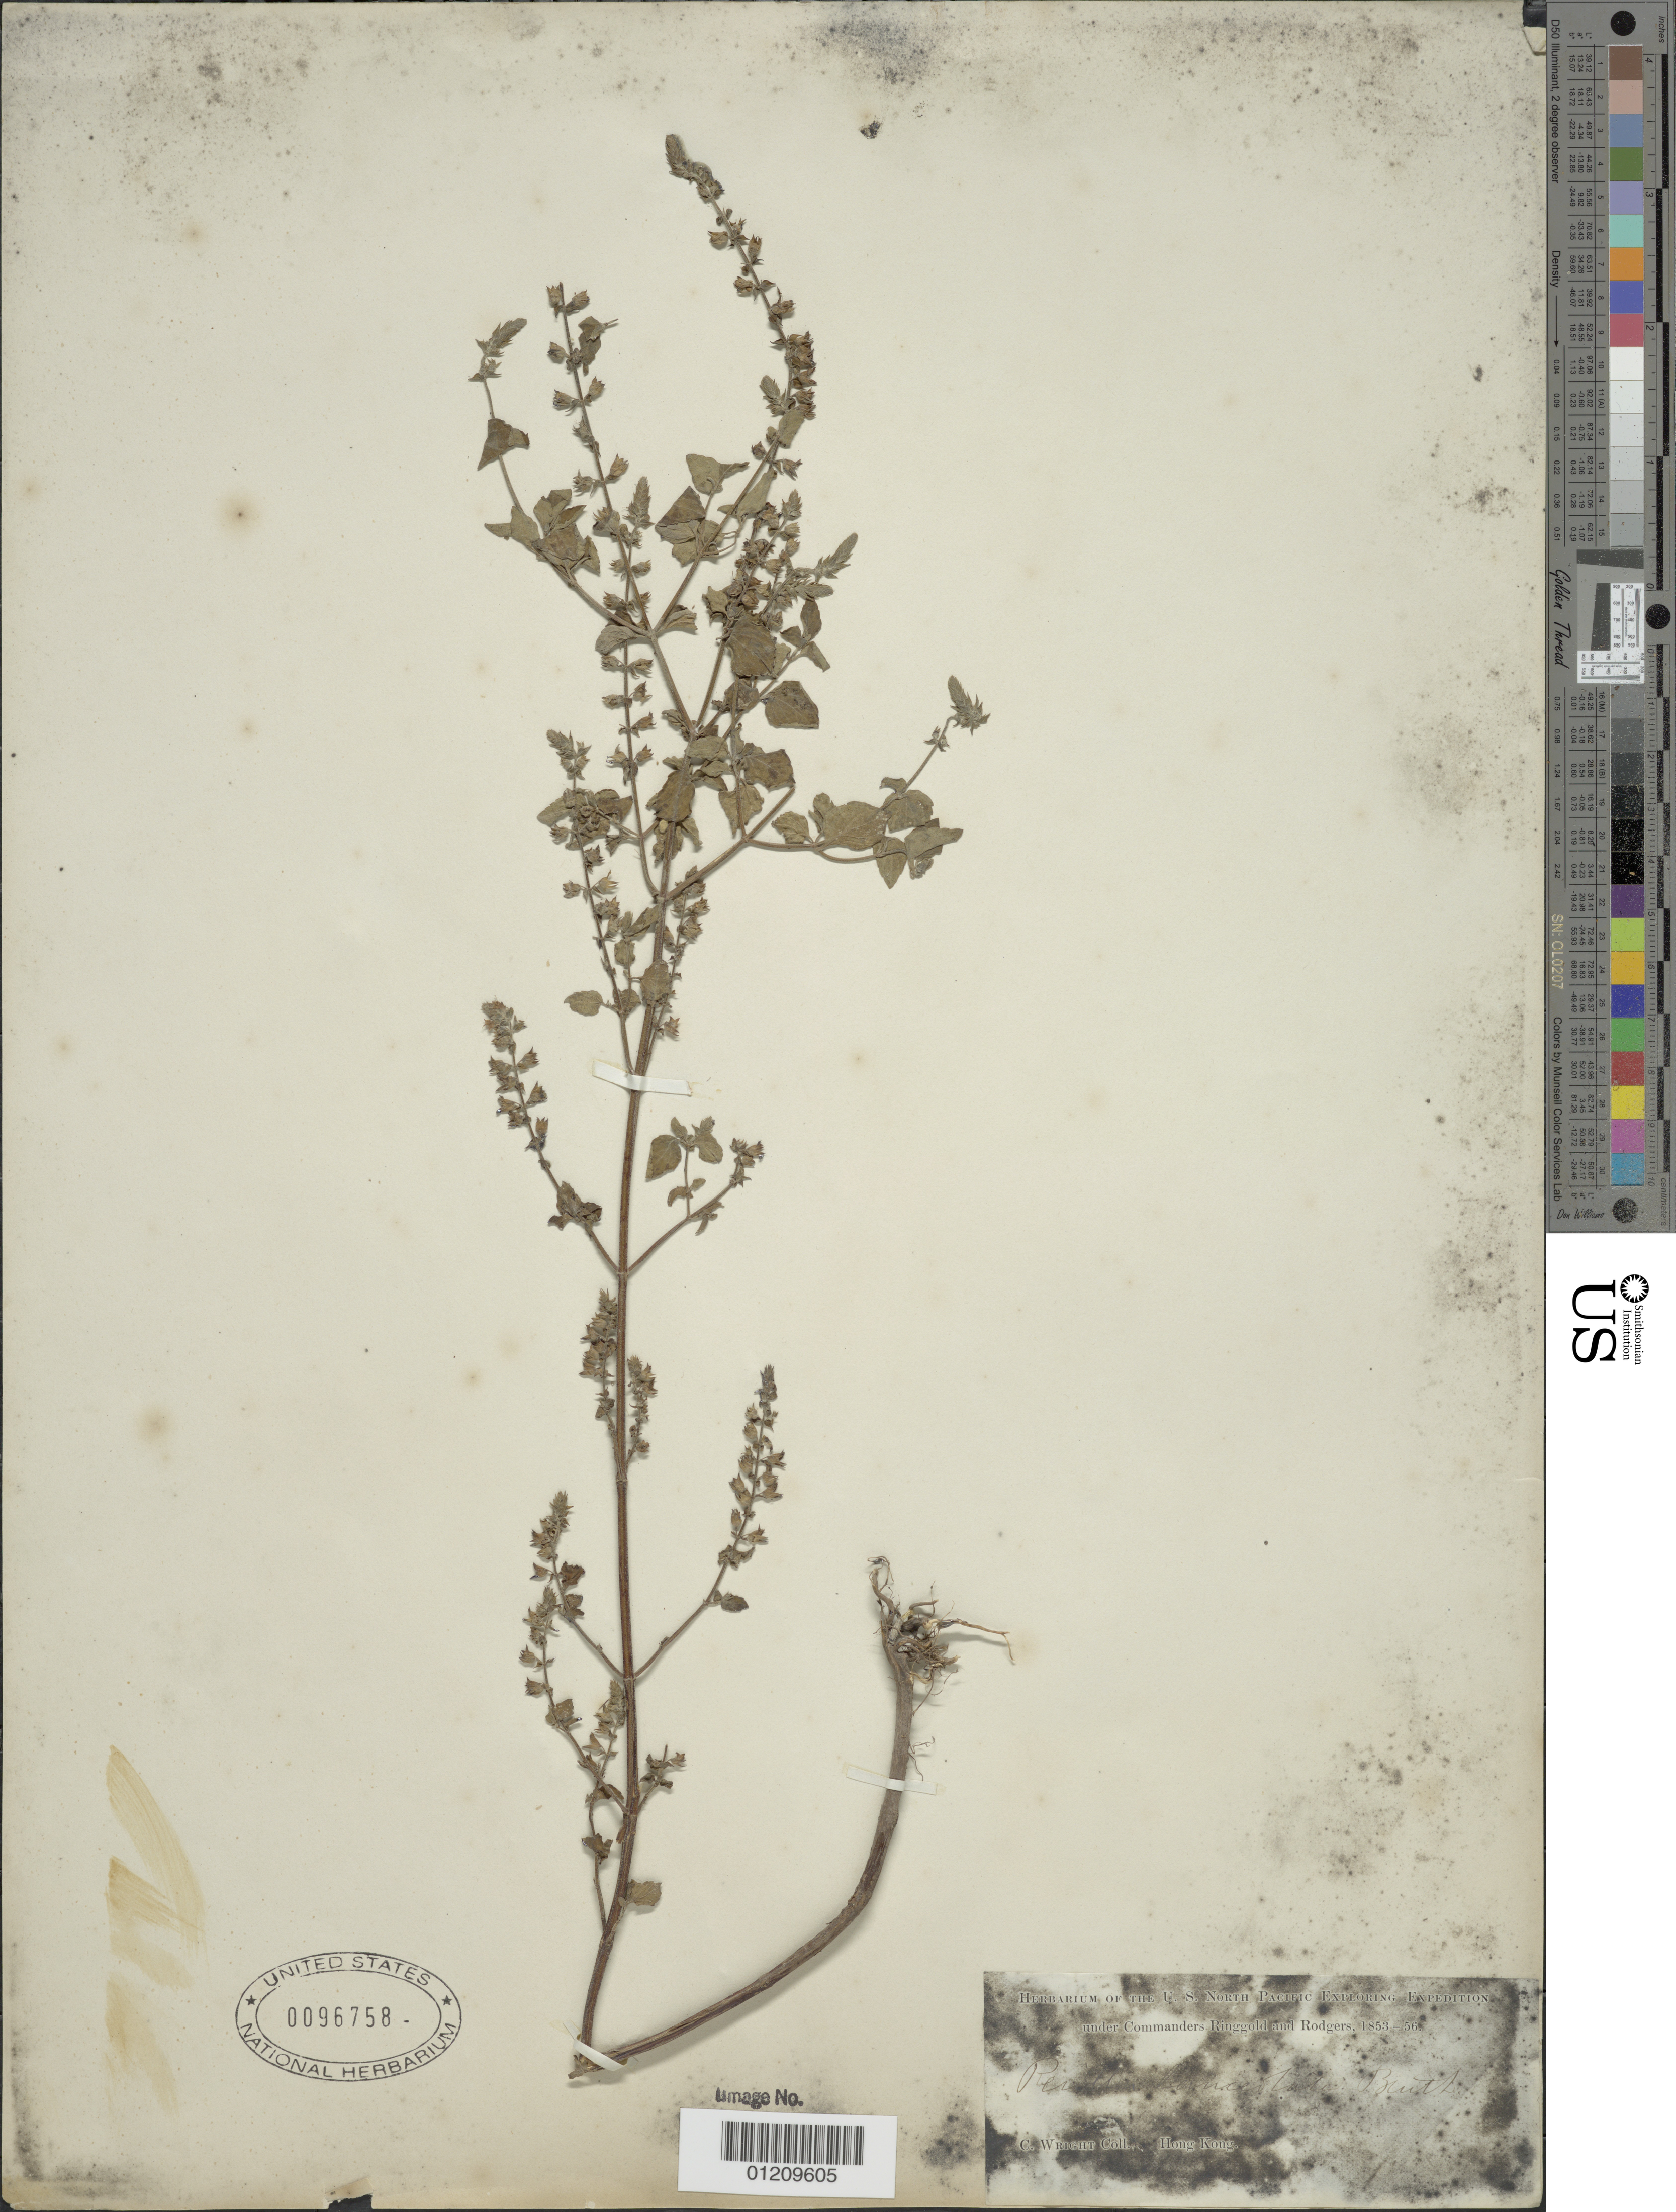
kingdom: Plantae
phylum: Tracheophyta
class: Magnoliopsida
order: Lamiales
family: Lamiaceae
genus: Perilla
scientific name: Perilla lanceolata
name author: Benth.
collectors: C. Wright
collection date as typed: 1853 to -- -- 1856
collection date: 1853/1856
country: China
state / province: Hong Kong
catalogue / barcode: US 96758